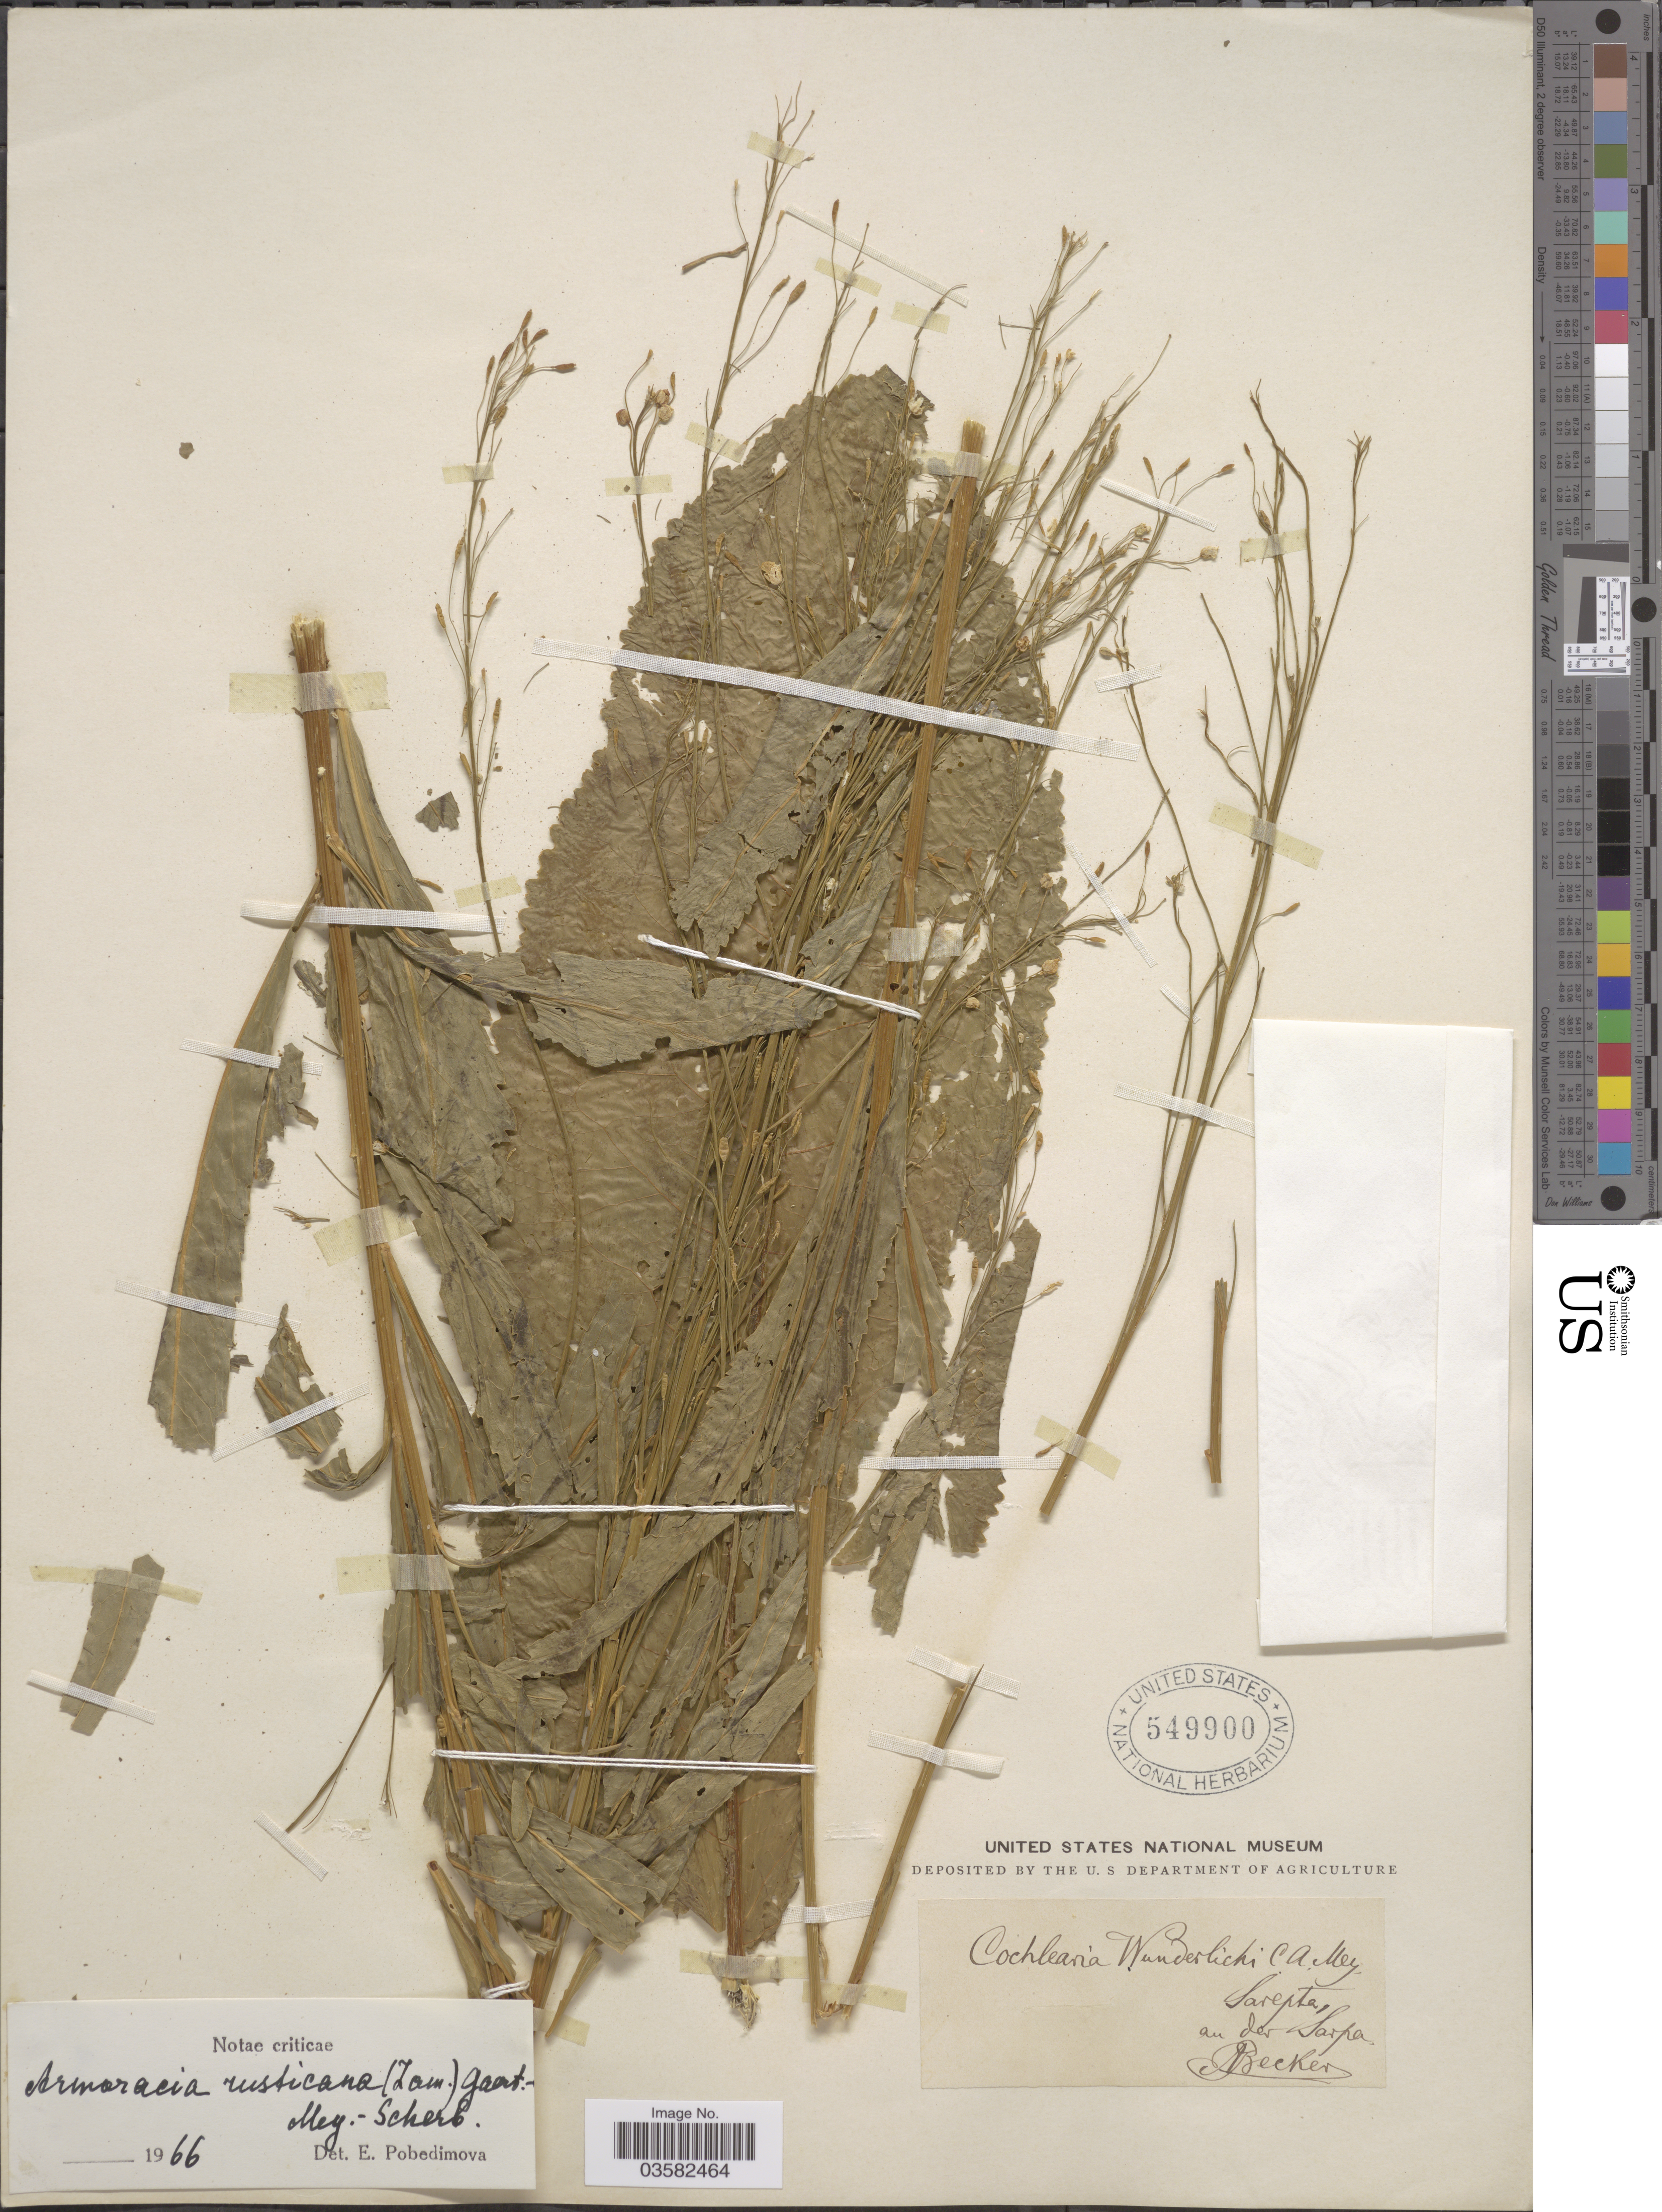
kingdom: Plantae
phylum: Tracheophyta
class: Magnoliopsida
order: Brassicales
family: Brassicaceae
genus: Cochlearia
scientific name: Cochlearia rusticana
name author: Lam.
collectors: A. Becker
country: Russian Federation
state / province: Volgograd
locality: Sarepta, an der Sarpa.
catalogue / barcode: US 549900